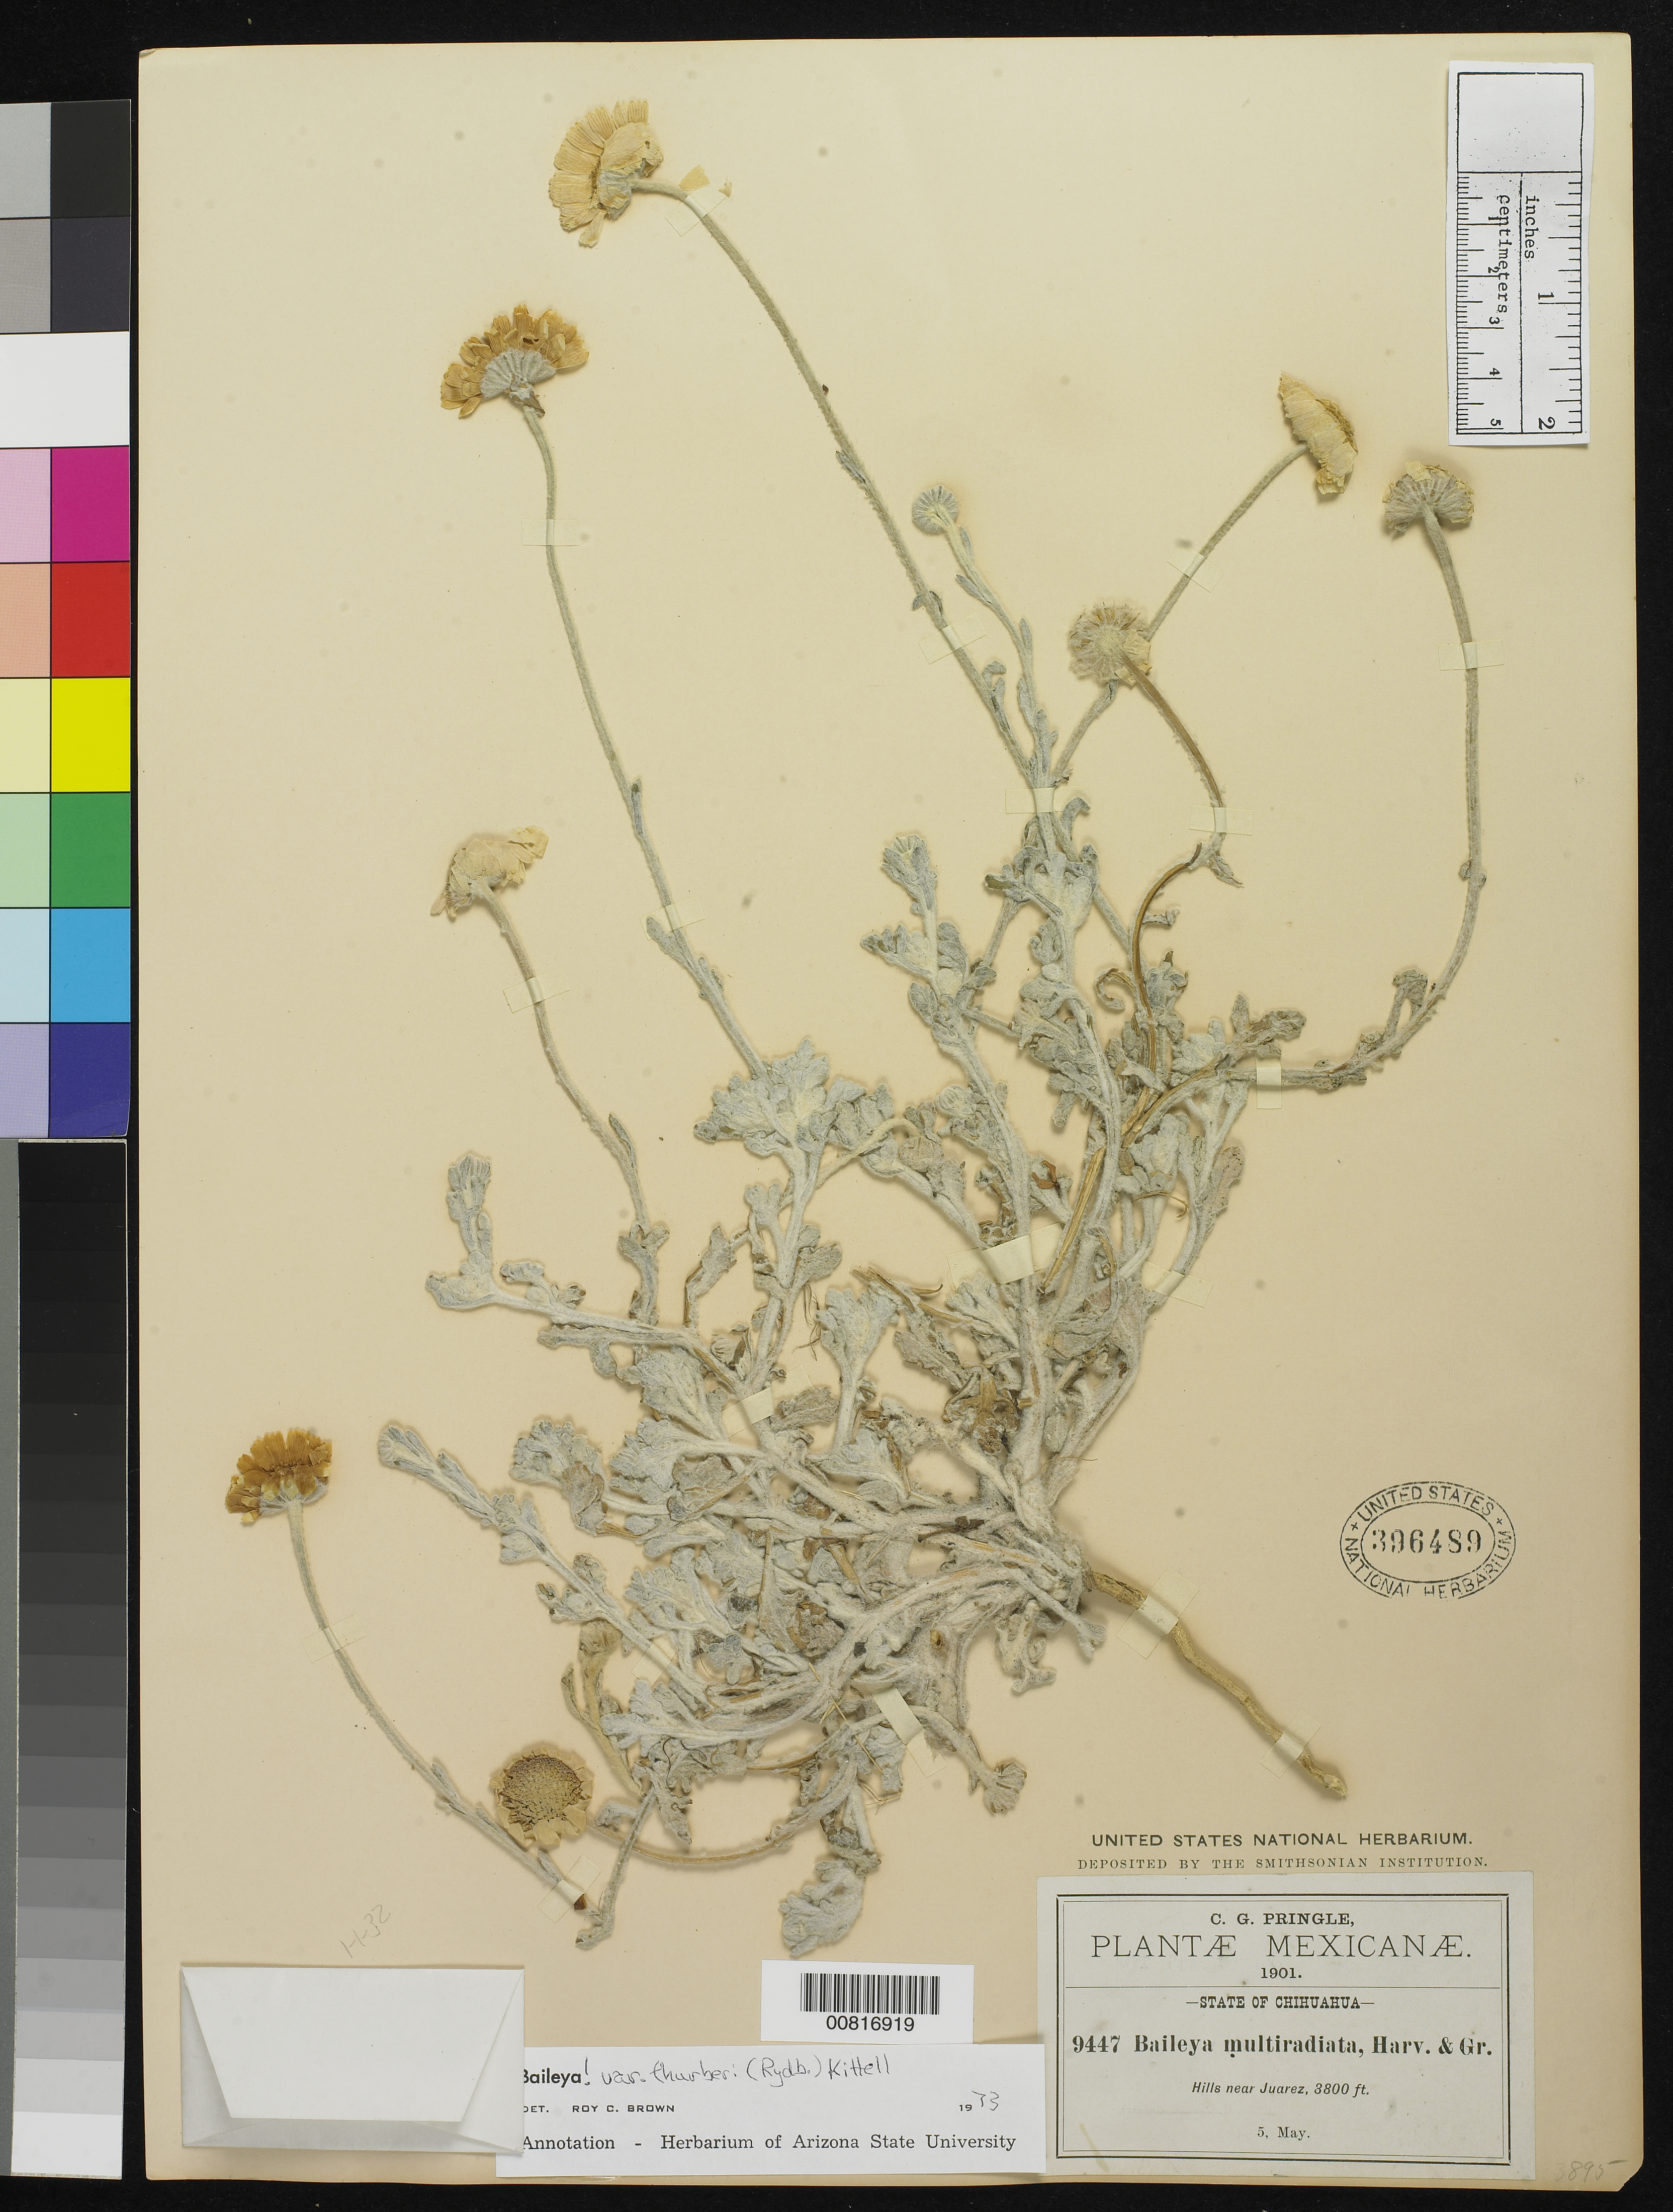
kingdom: Plantae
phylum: Tracheophyta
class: Magnoliopsida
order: Asterales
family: Asteraceae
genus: Baileya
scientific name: Baileya multiradiata var. thurberi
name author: (Rydb.) Kittell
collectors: C. G. Pringle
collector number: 9447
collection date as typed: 05 May 1901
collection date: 1901-05-05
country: Mexico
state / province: Chihuahua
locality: Hills near Juárez, Chihuahua.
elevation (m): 1158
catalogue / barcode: US 396489